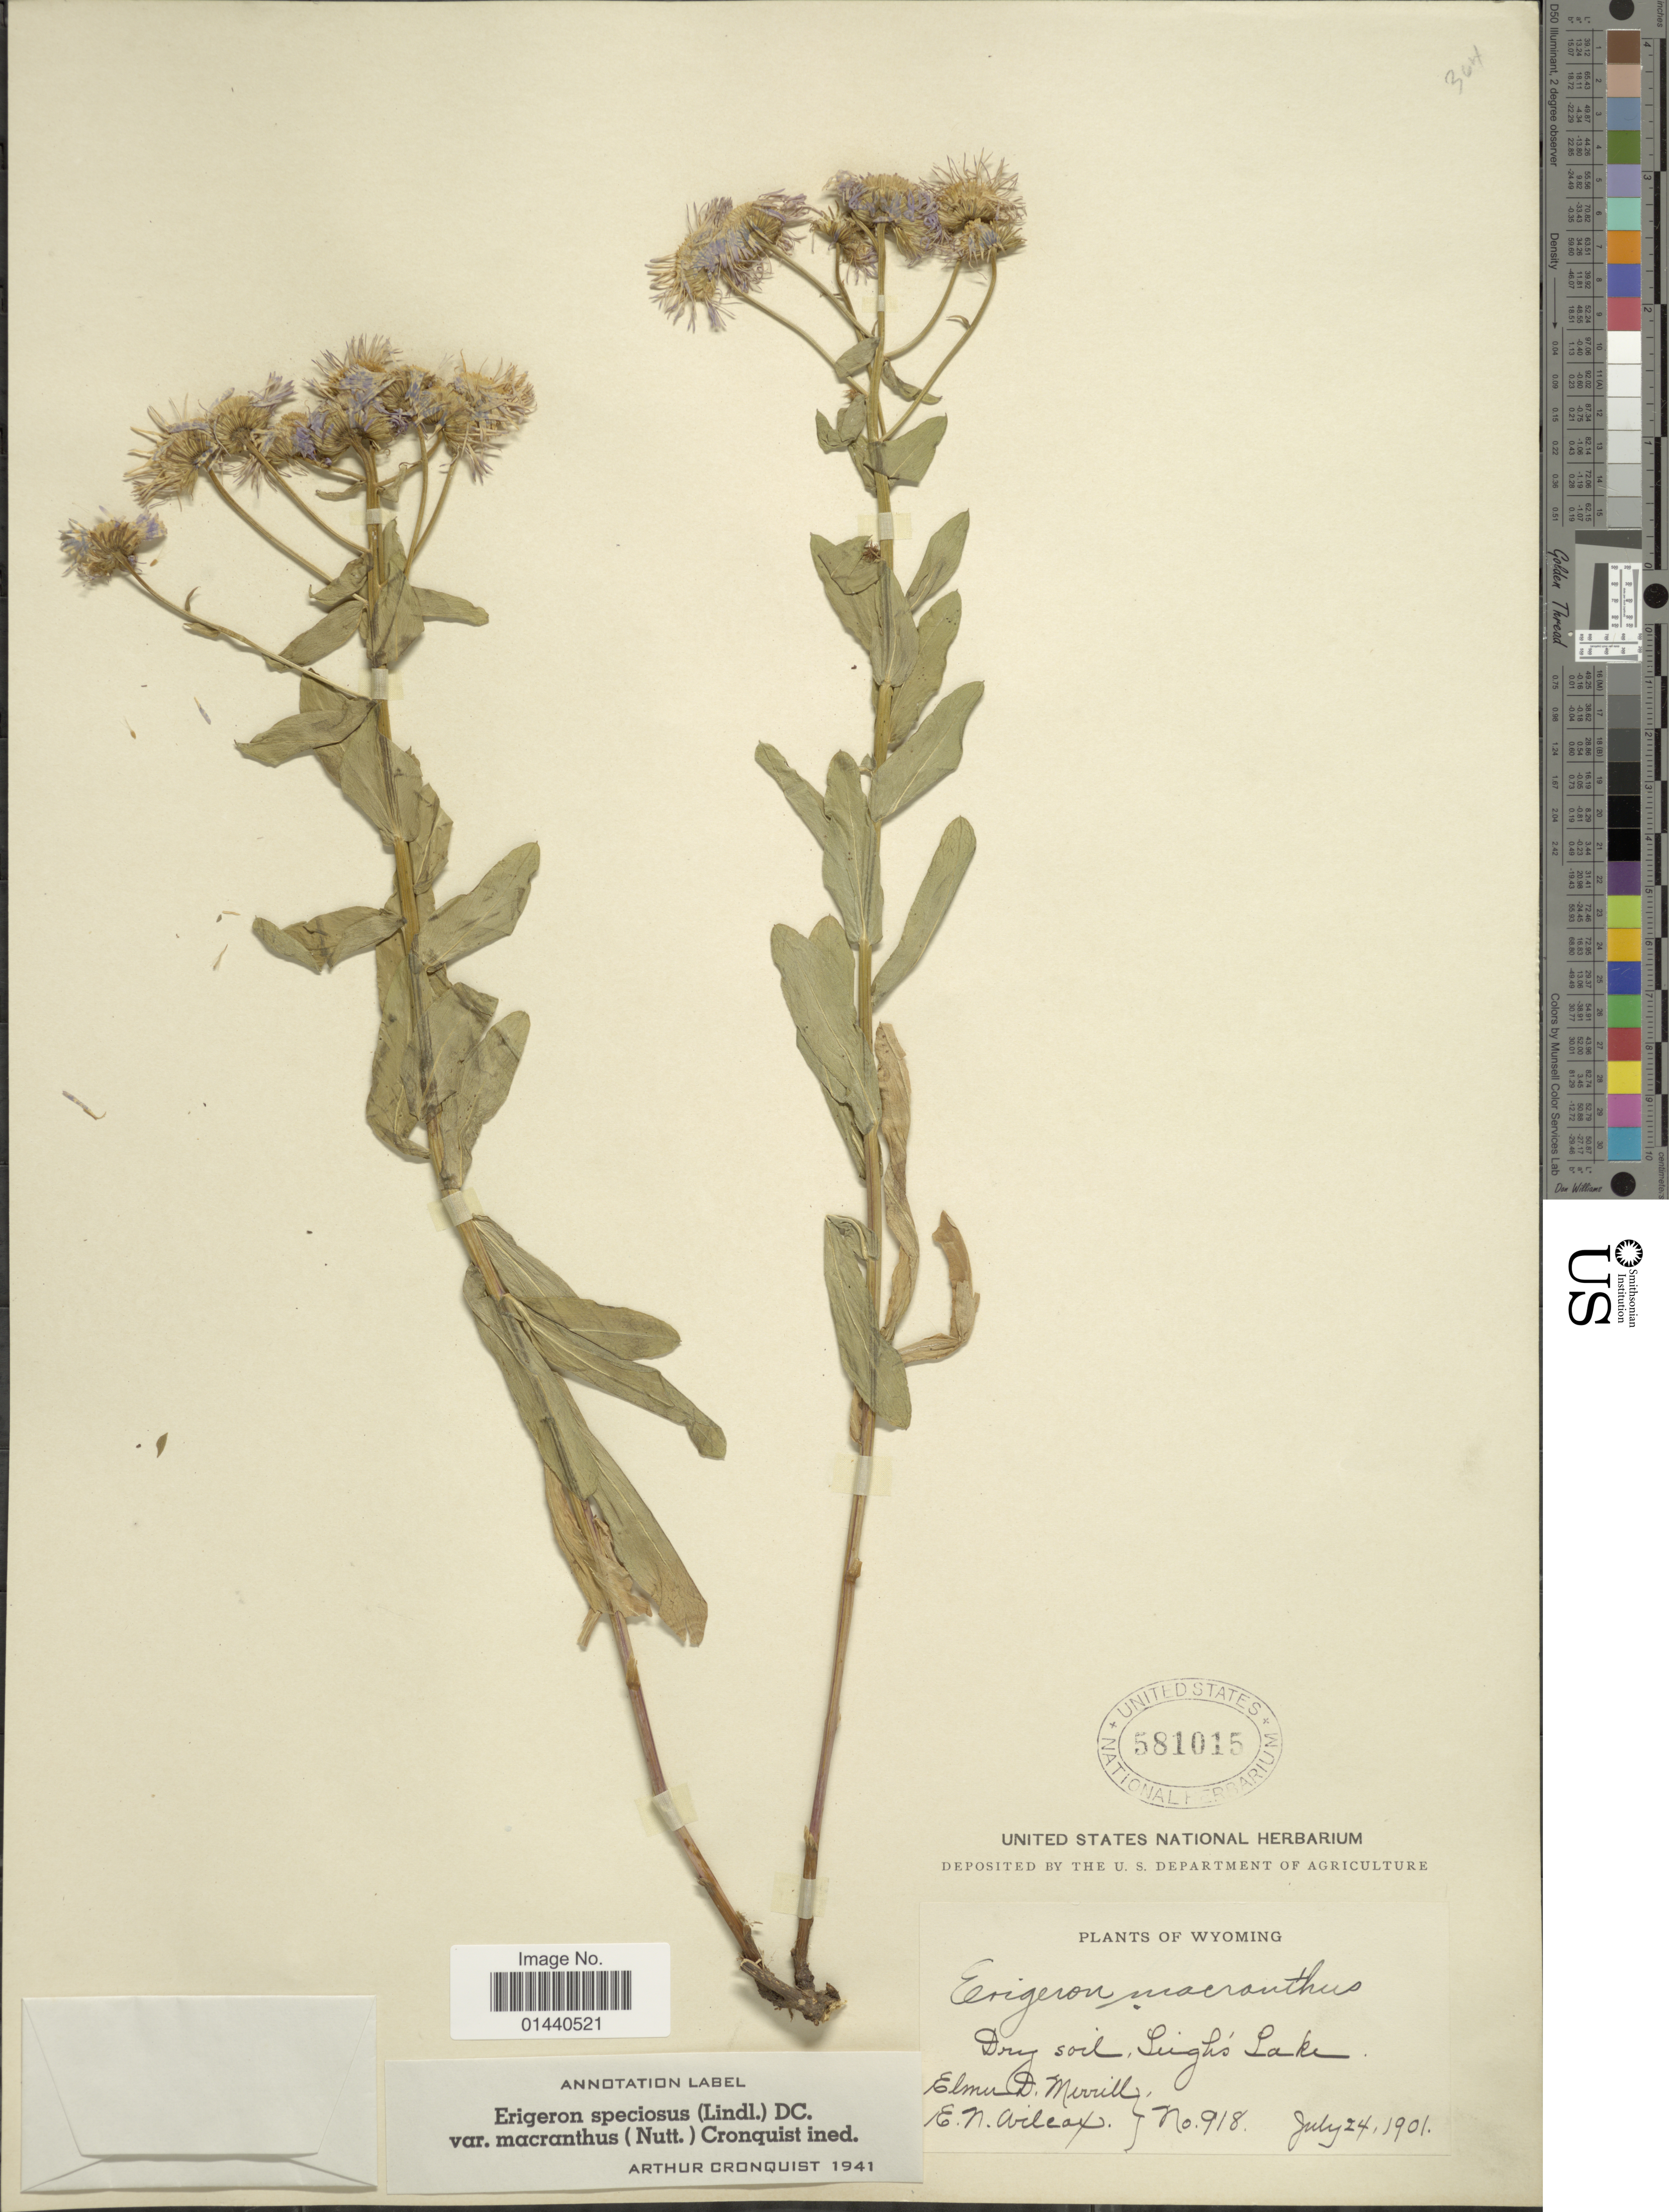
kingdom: Plantae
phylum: Tracheophyta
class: Magnoliopsida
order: Asterales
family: Asteraceae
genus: Erigeron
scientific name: Erigeron speciosus var. macranthus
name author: (Nutt.) Cronq.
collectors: E. D. Merrill & E. Wileax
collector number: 918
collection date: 1901-07-24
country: United States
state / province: Wyoming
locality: Leigh's Lake.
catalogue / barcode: US 581015